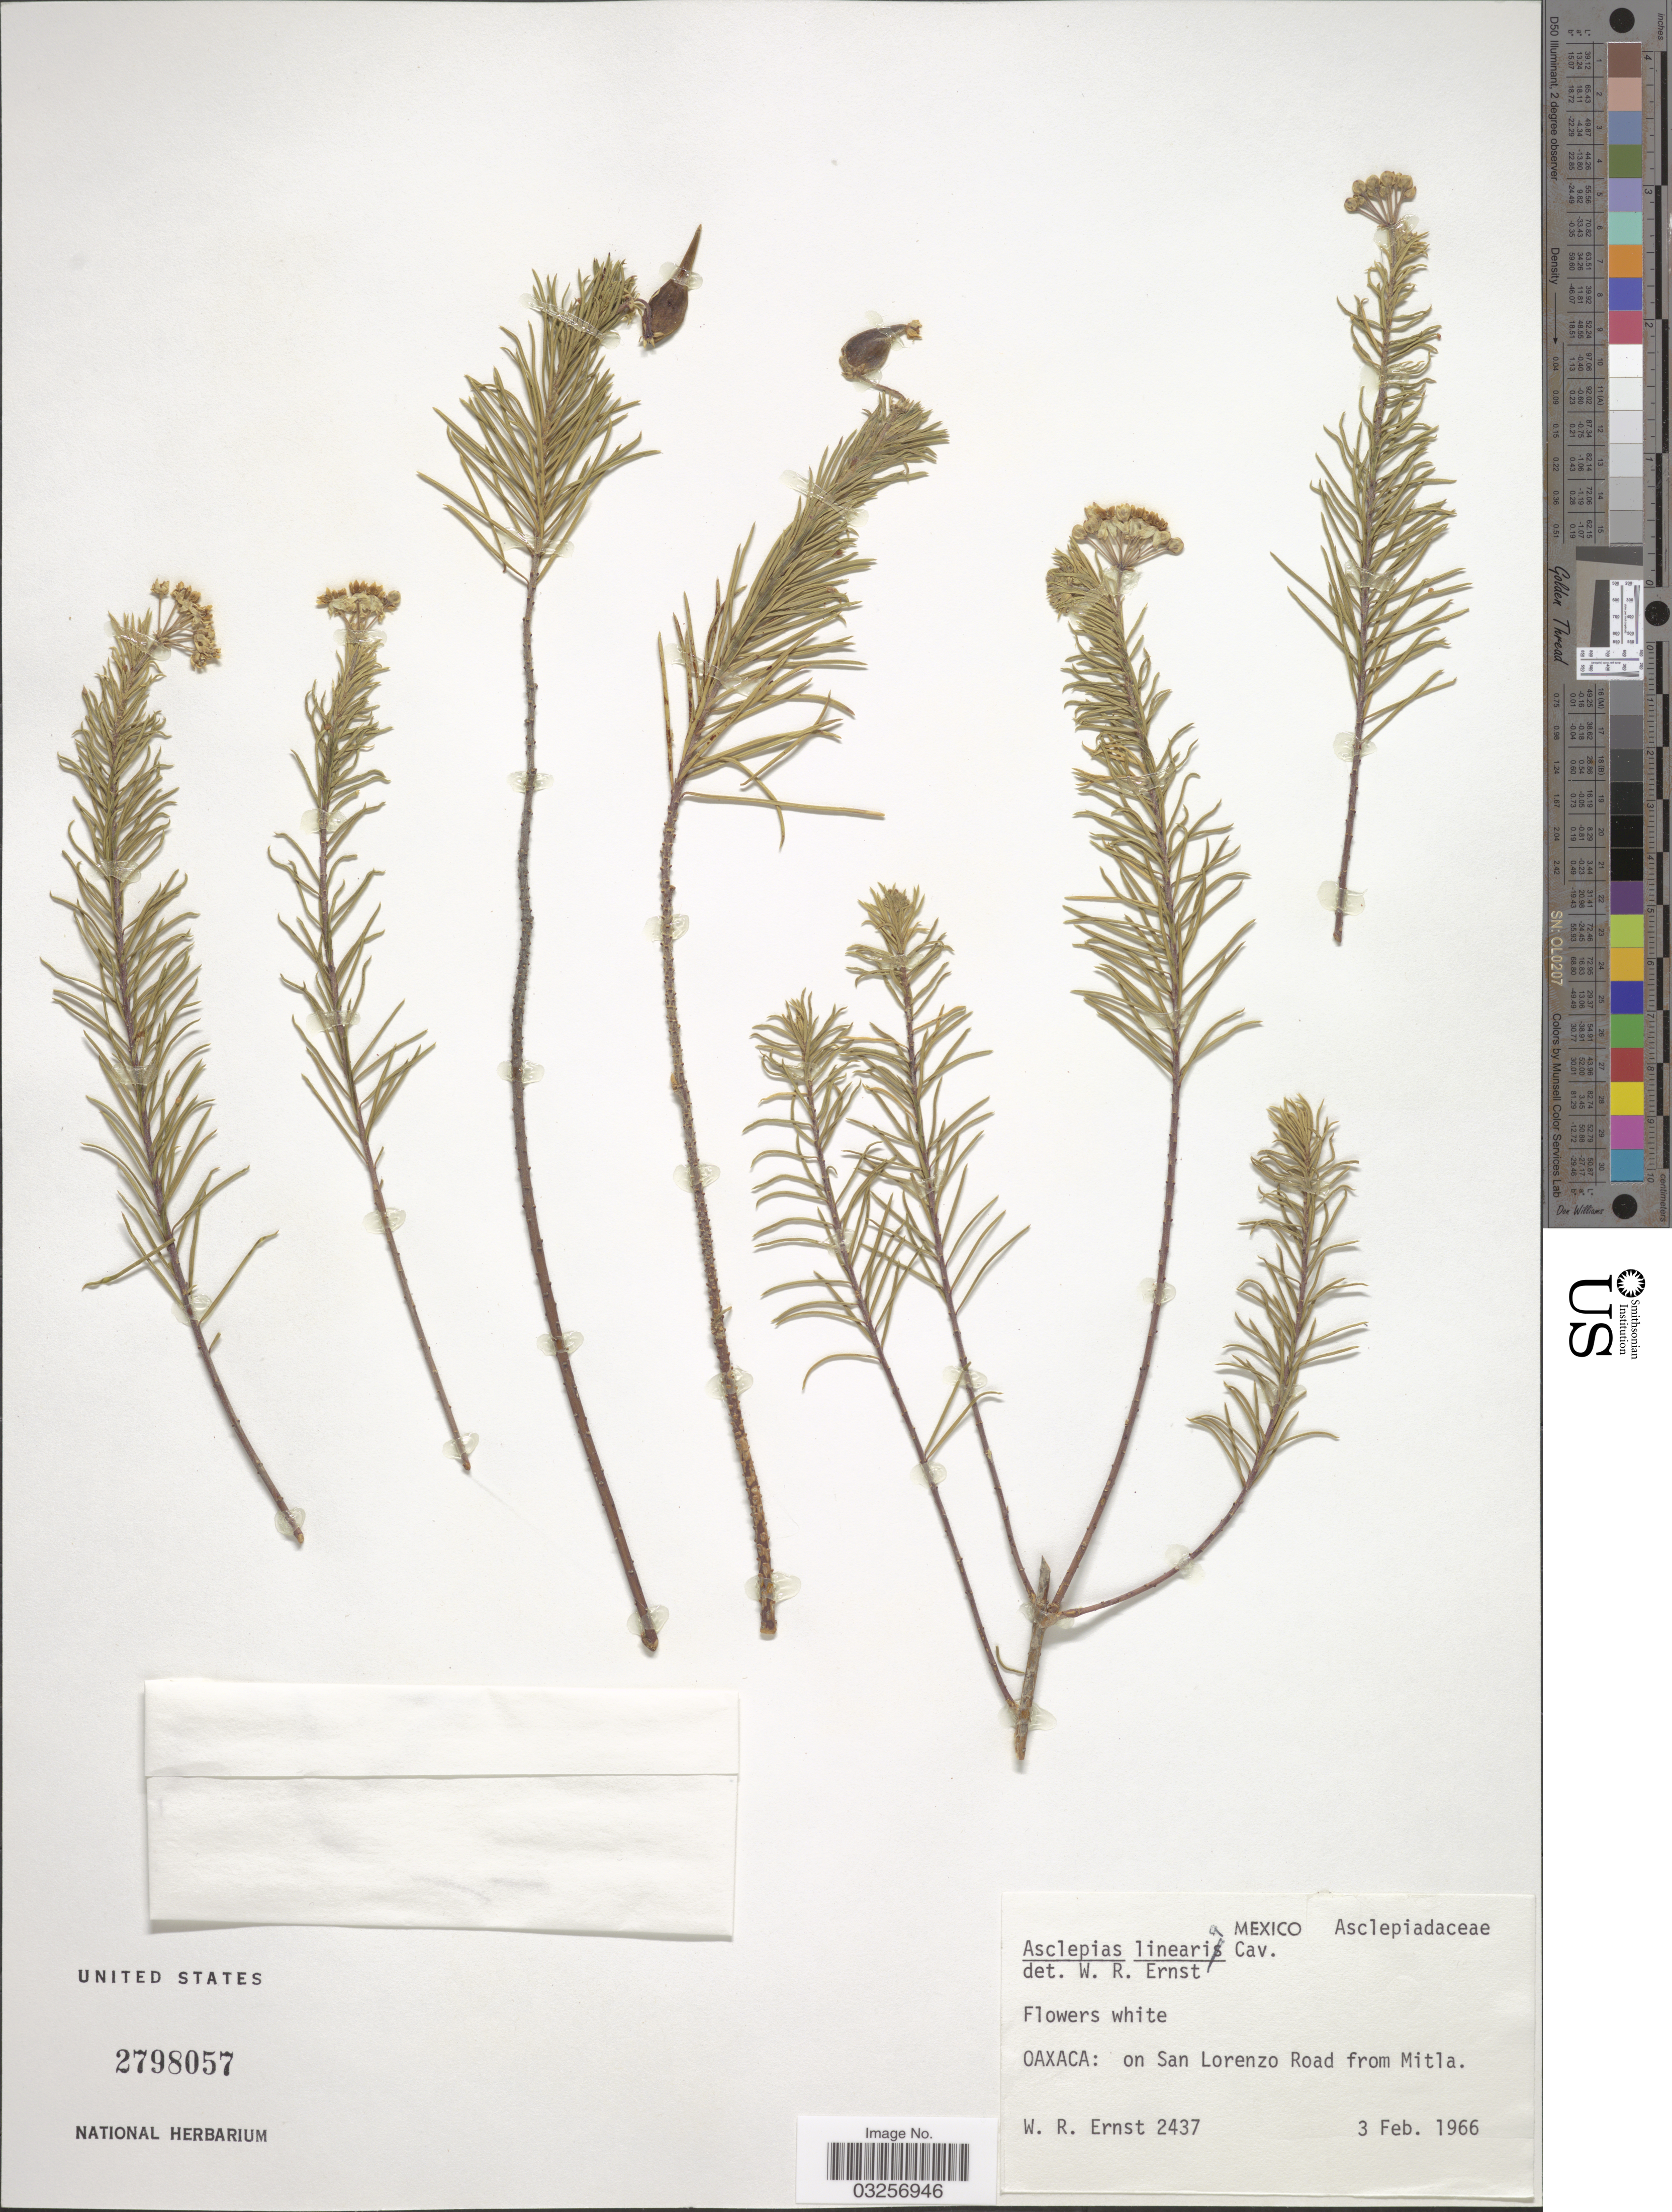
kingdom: Plantae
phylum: Tracheophyta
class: Magnoliopsida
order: Gentianales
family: Apocynaceae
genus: Asclepias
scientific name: Asclepias linaria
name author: Cav.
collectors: W. R. Ernst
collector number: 2437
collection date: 1966-02-03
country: Mexico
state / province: Oaxaca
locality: On San Lorenzo Road from Mitla.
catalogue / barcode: US 2798057